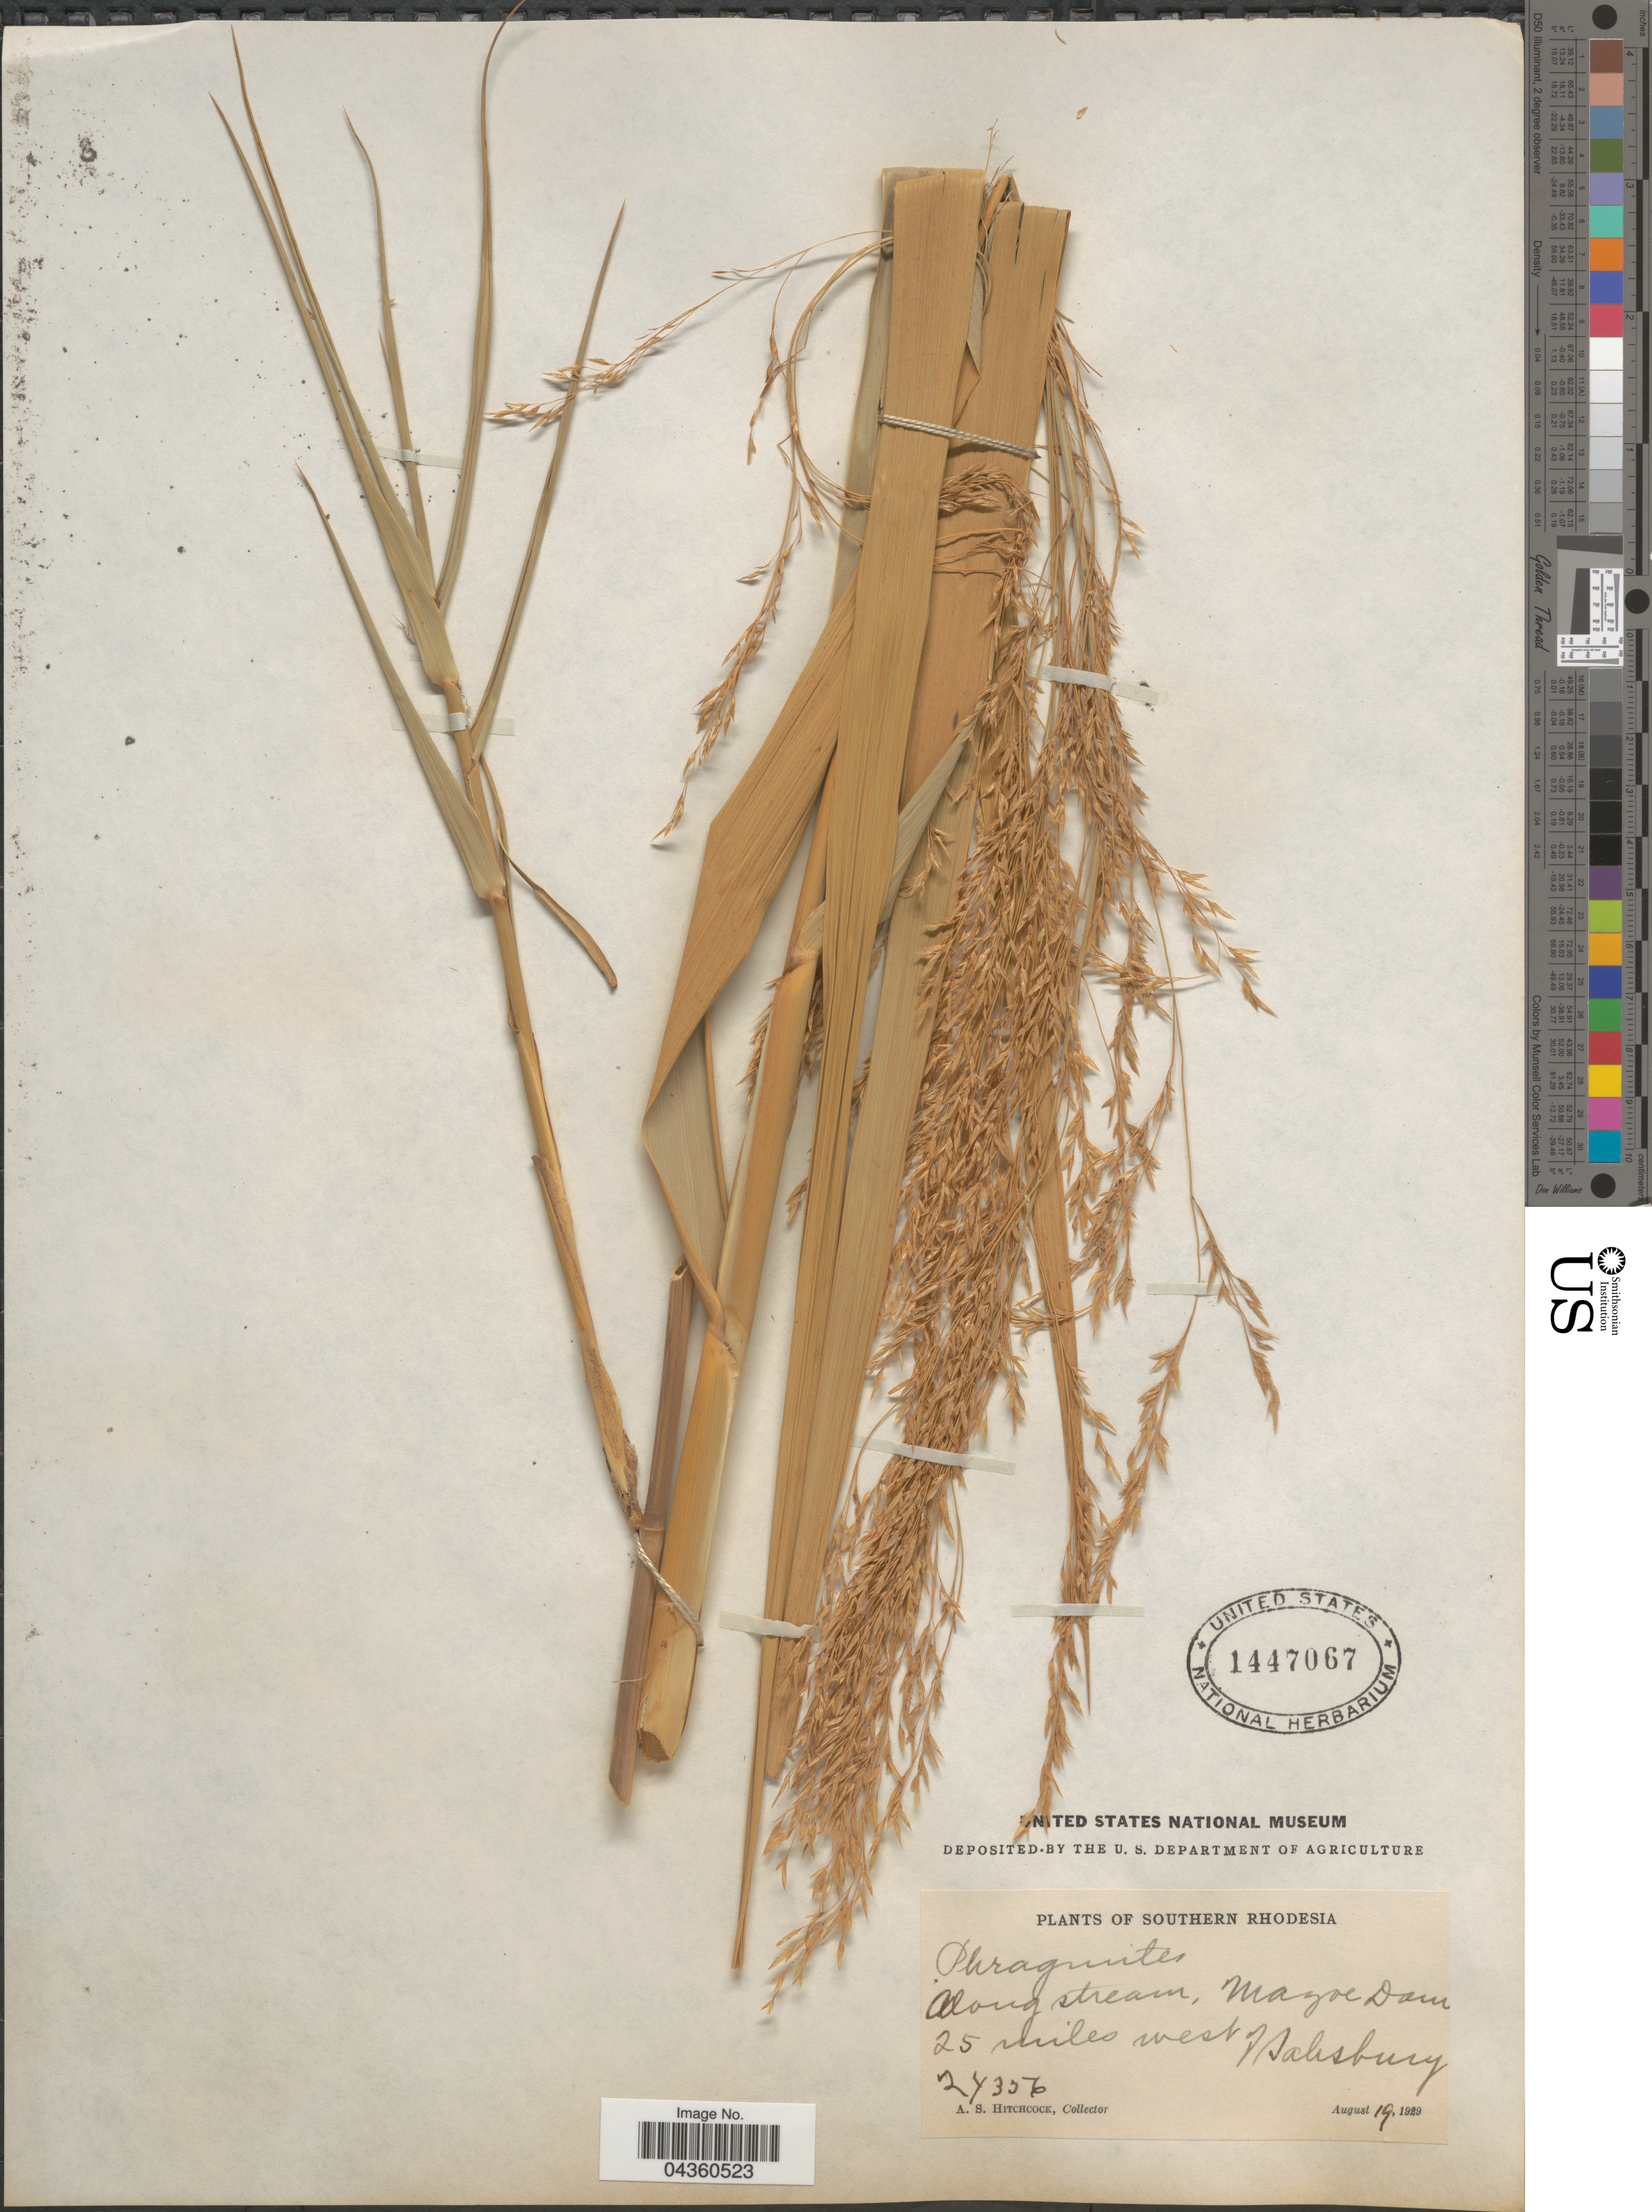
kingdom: Plantae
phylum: Tracheophyta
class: Liliopsida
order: Poales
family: Poaceae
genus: Phragmites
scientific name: Phragmites mauritianus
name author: Kunth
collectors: A. S. Hitchcock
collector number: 24356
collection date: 1929-08-19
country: Zimbabwe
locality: Southern Rhodesia. Along stream, Mazoe Dam 25 miles west of Salisbury.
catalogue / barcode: US 1447067